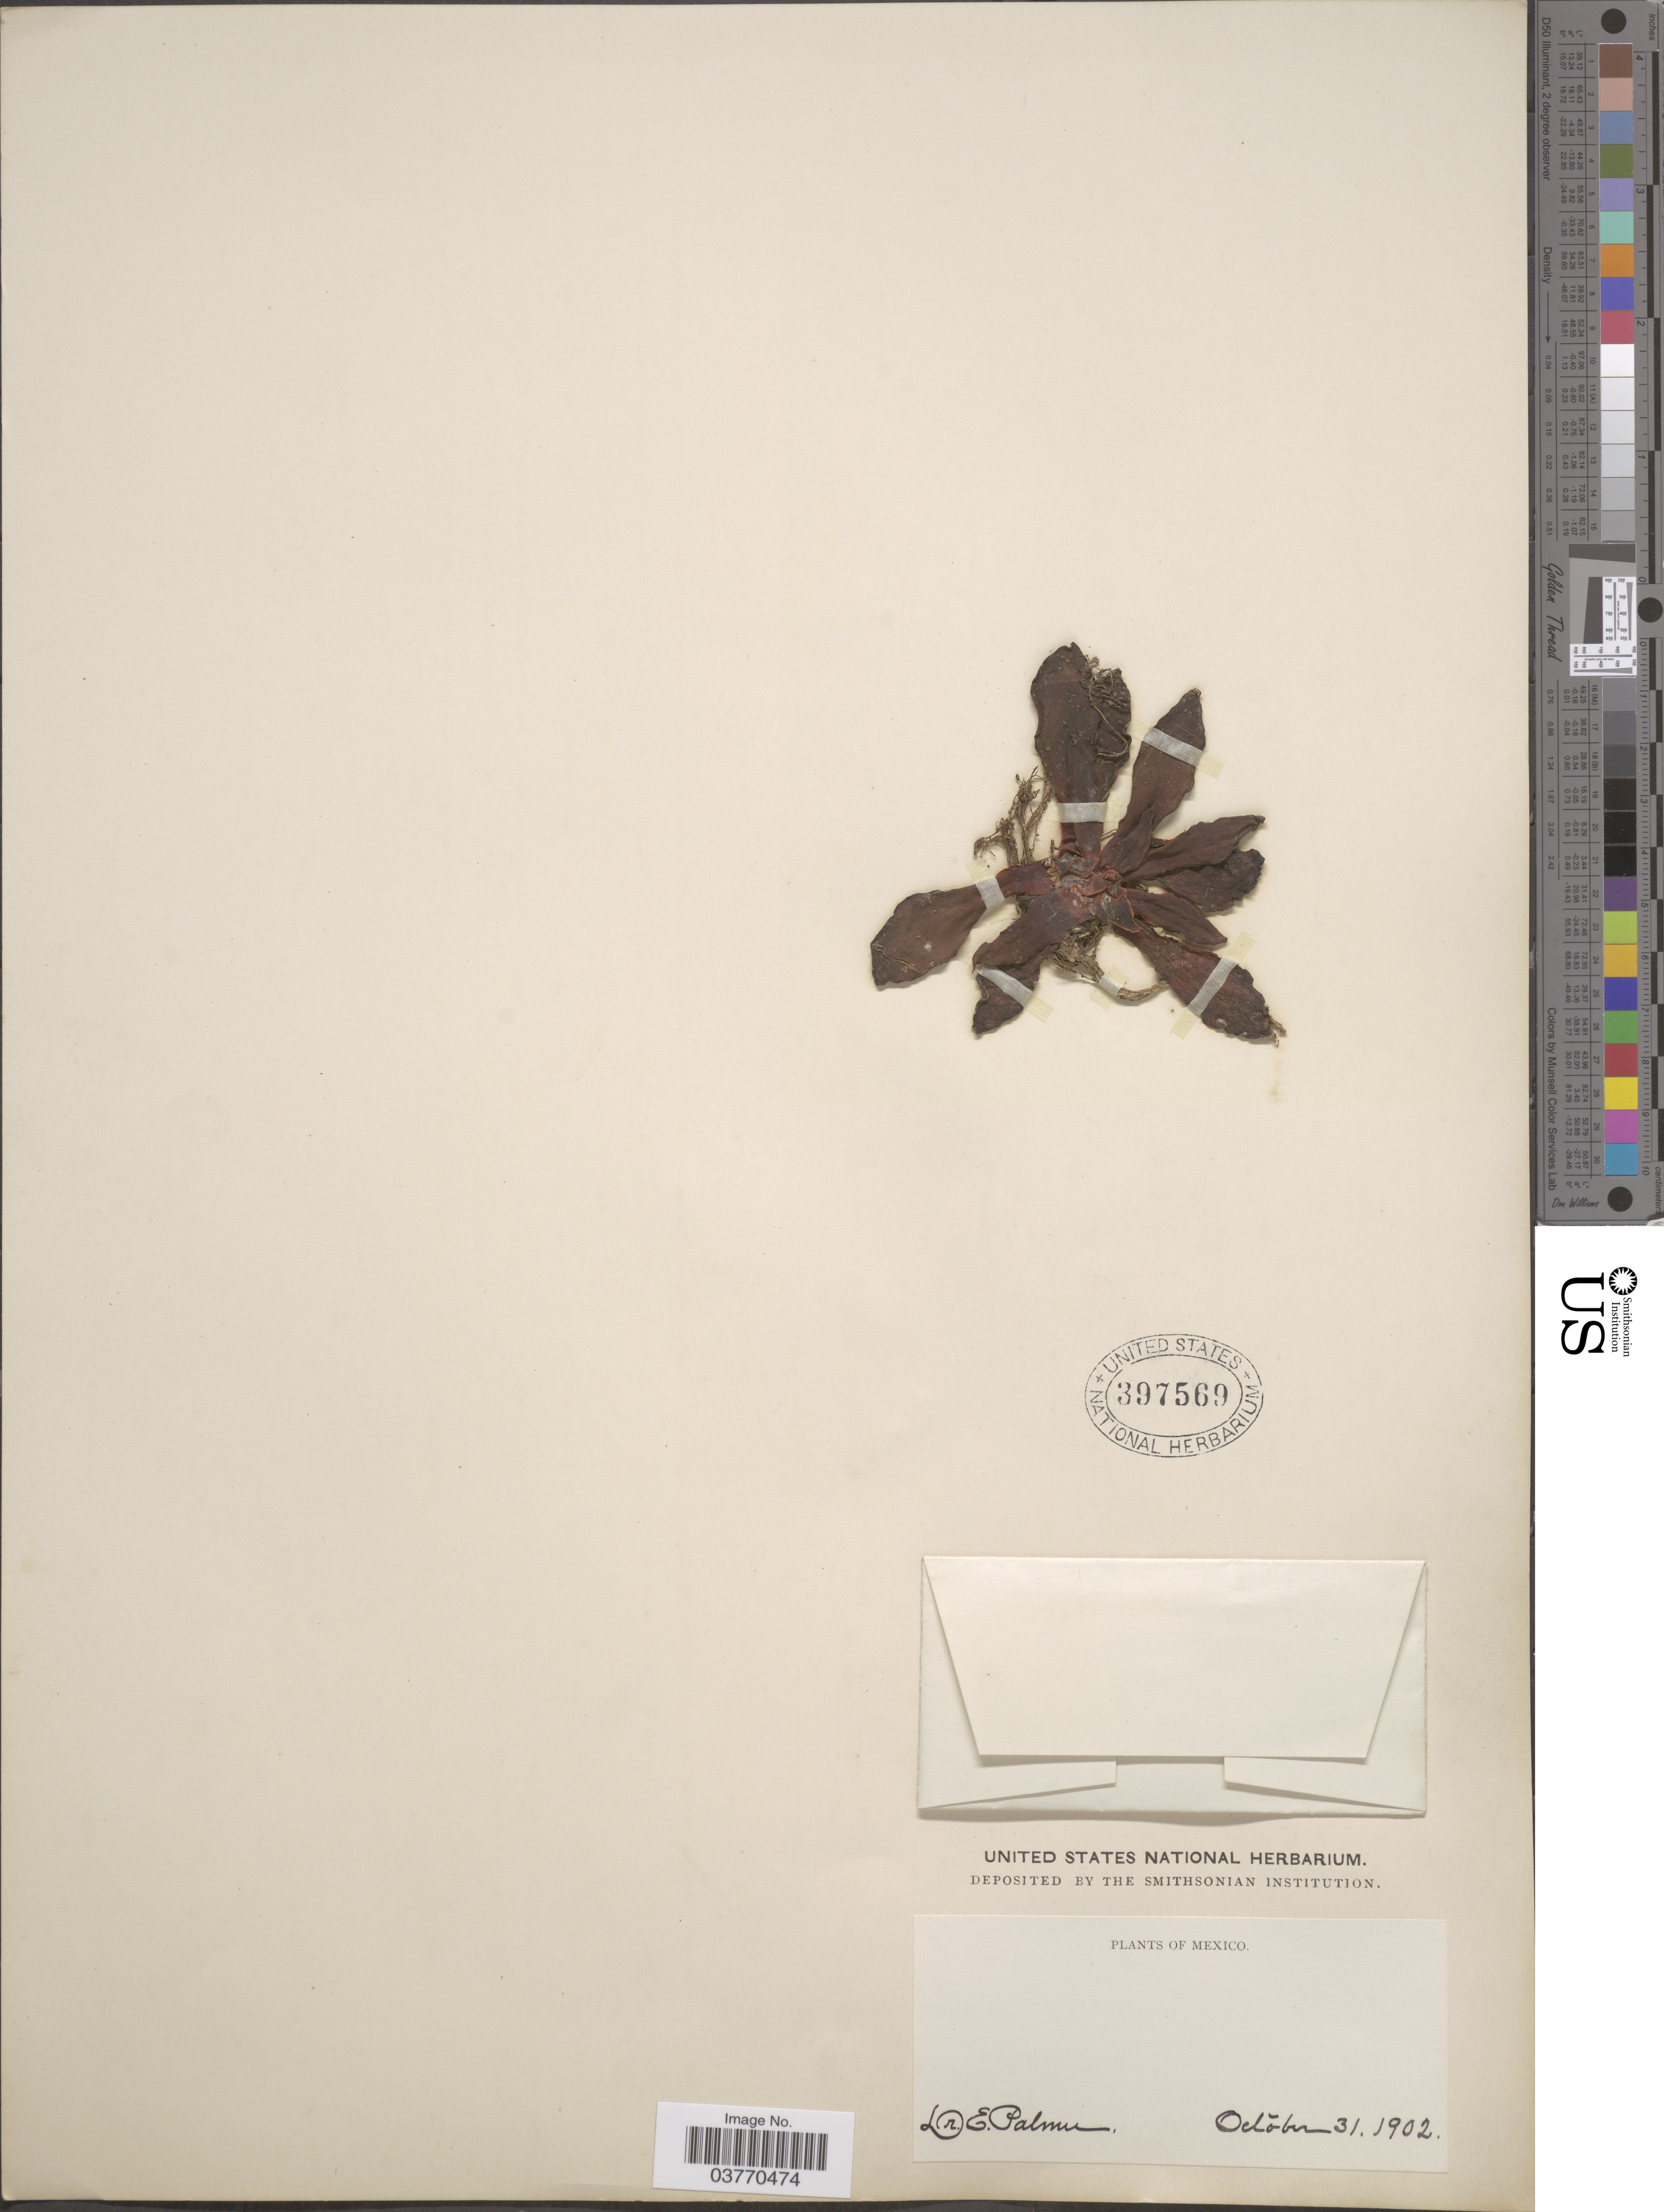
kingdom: Plantae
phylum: Tracheophyta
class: Magnoliopsida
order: Saxifragales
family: Crassulaceae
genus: Echeveria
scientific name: Echeveria sp.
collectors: E. Palmer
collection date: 1902-10-31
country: Mexico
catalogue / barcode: US 397569